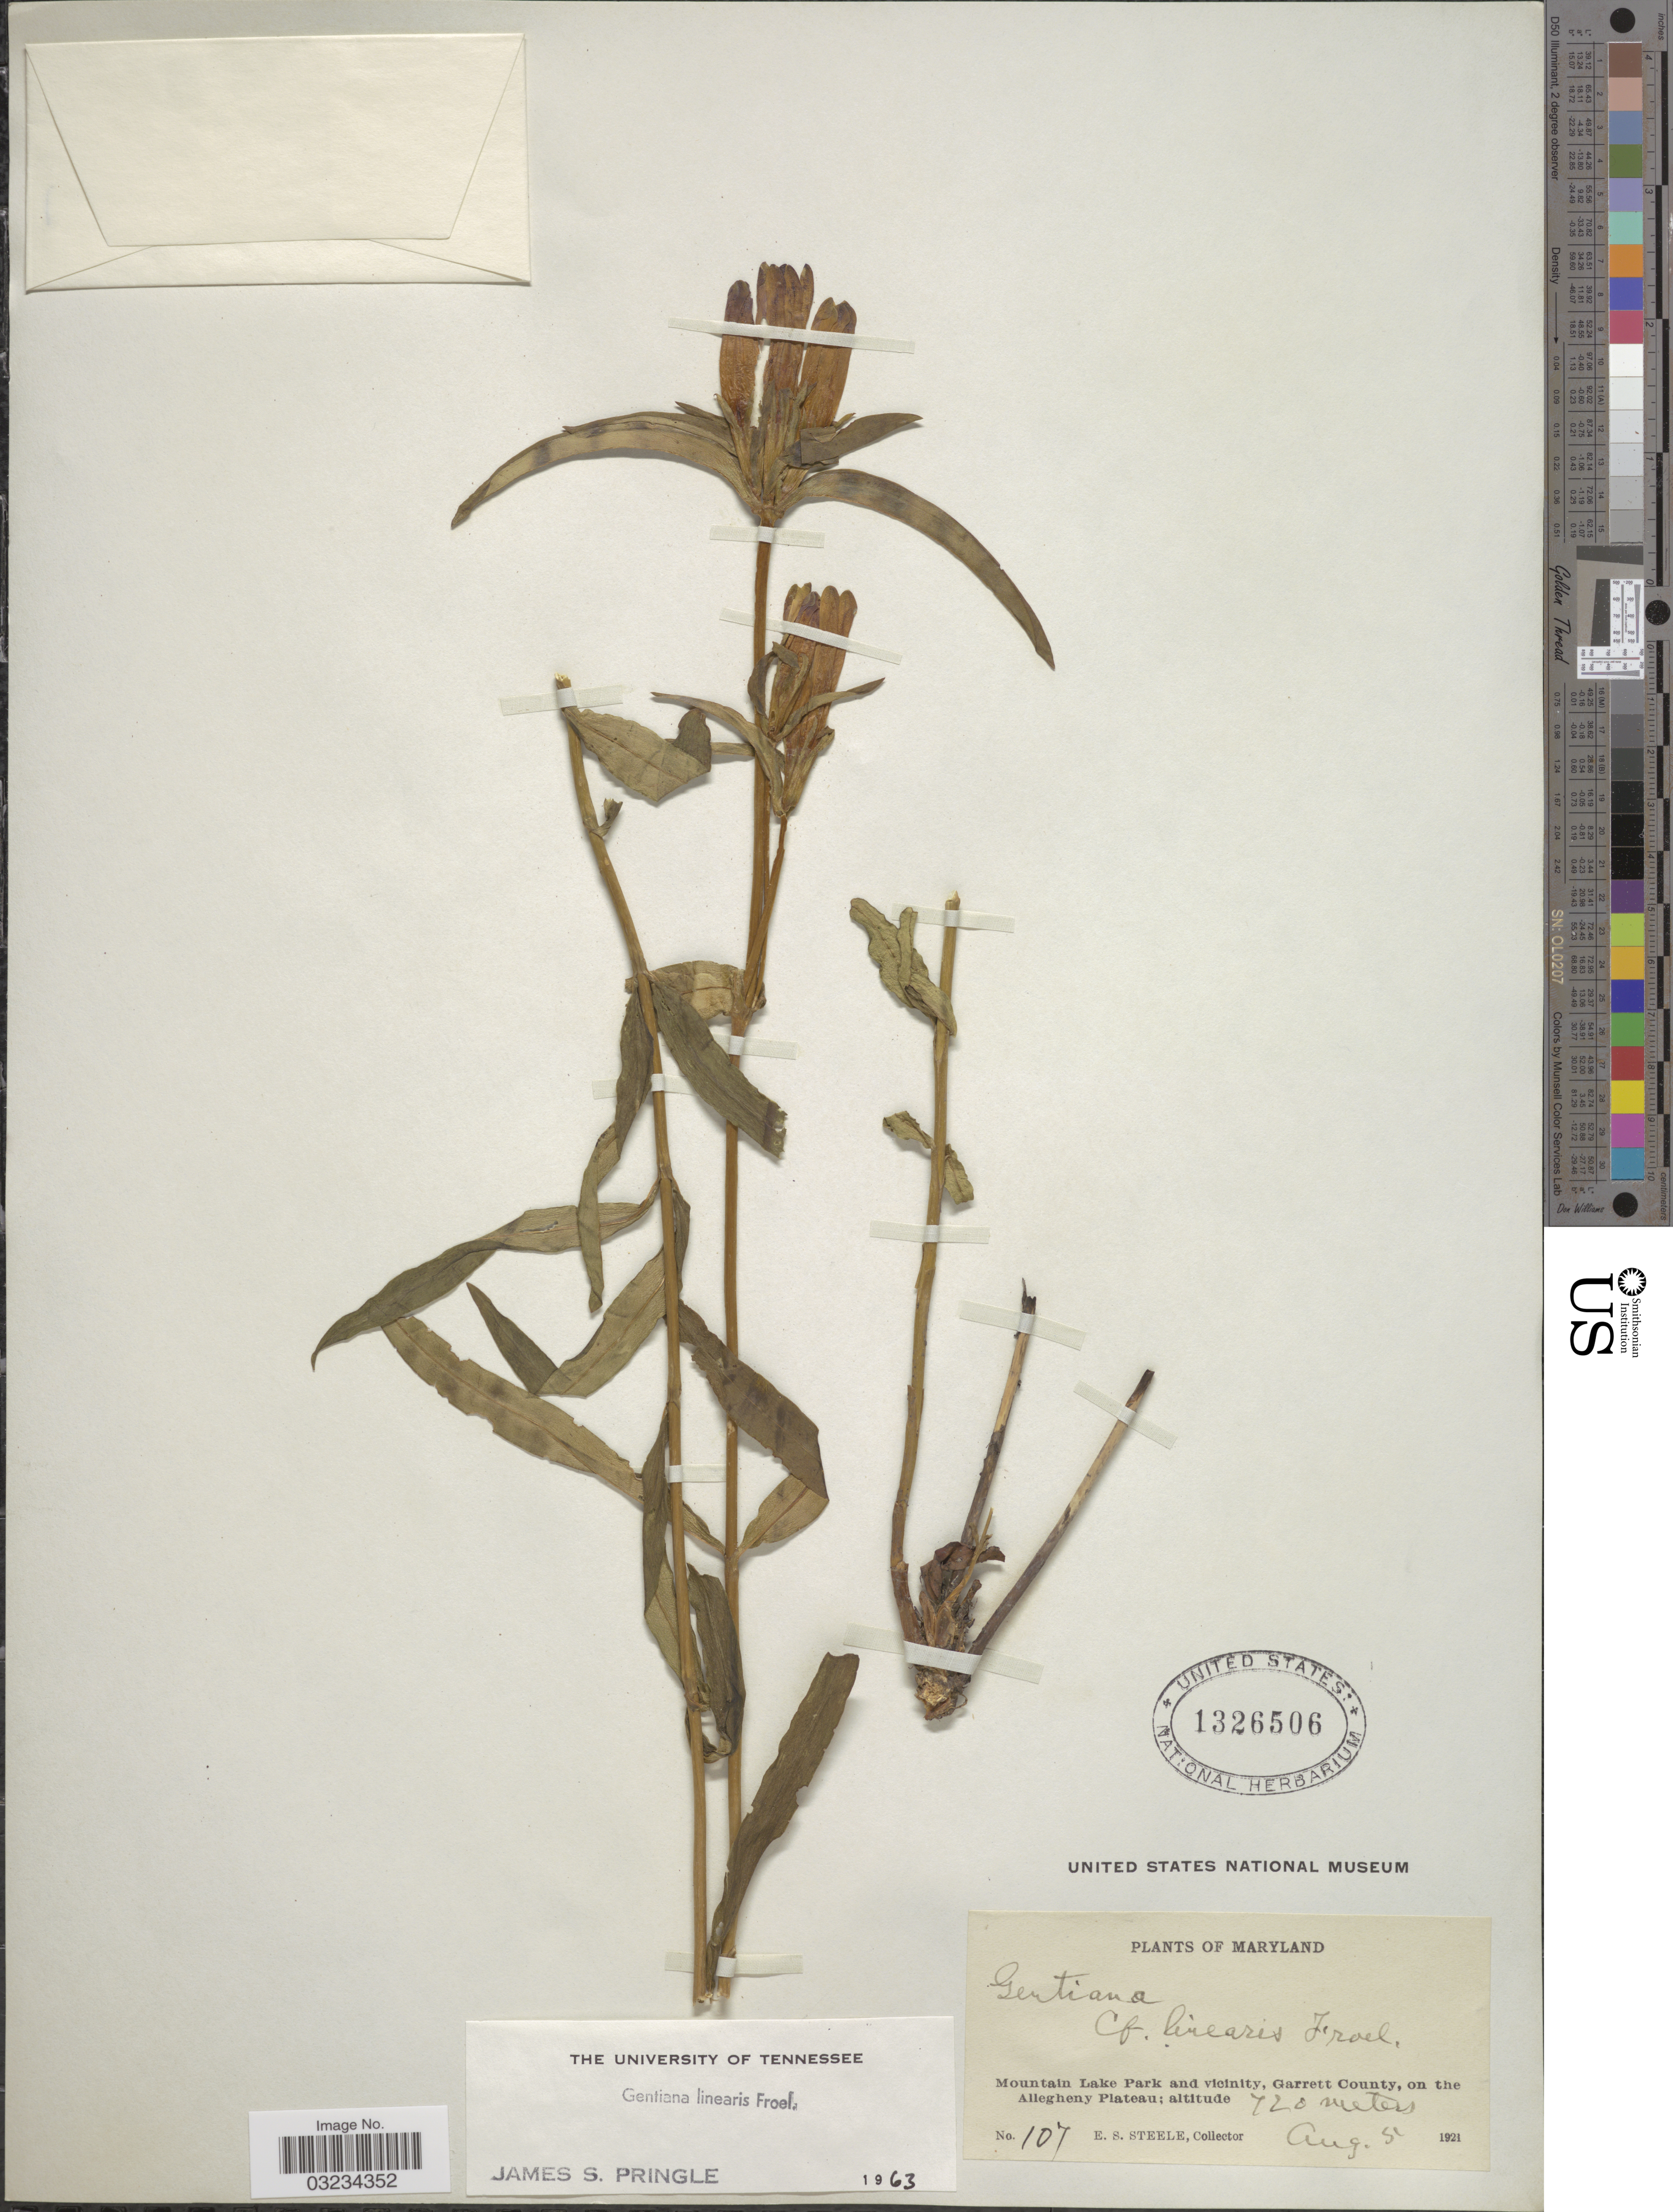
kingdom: Plantae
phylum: Tracheophyta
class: Magnoliopsida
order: Gentianales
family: Gentianaceae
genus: Gentiana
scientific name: Gentiana linearis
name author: Froel.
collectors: E. Steele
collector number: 107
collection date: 1921-08-05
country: United States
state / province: Maryland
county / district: Garrett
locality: Mountain Lake Park and vicinity, Garrett County, on the Allegheny Plateau.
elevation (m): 720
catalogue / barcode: US 1326506